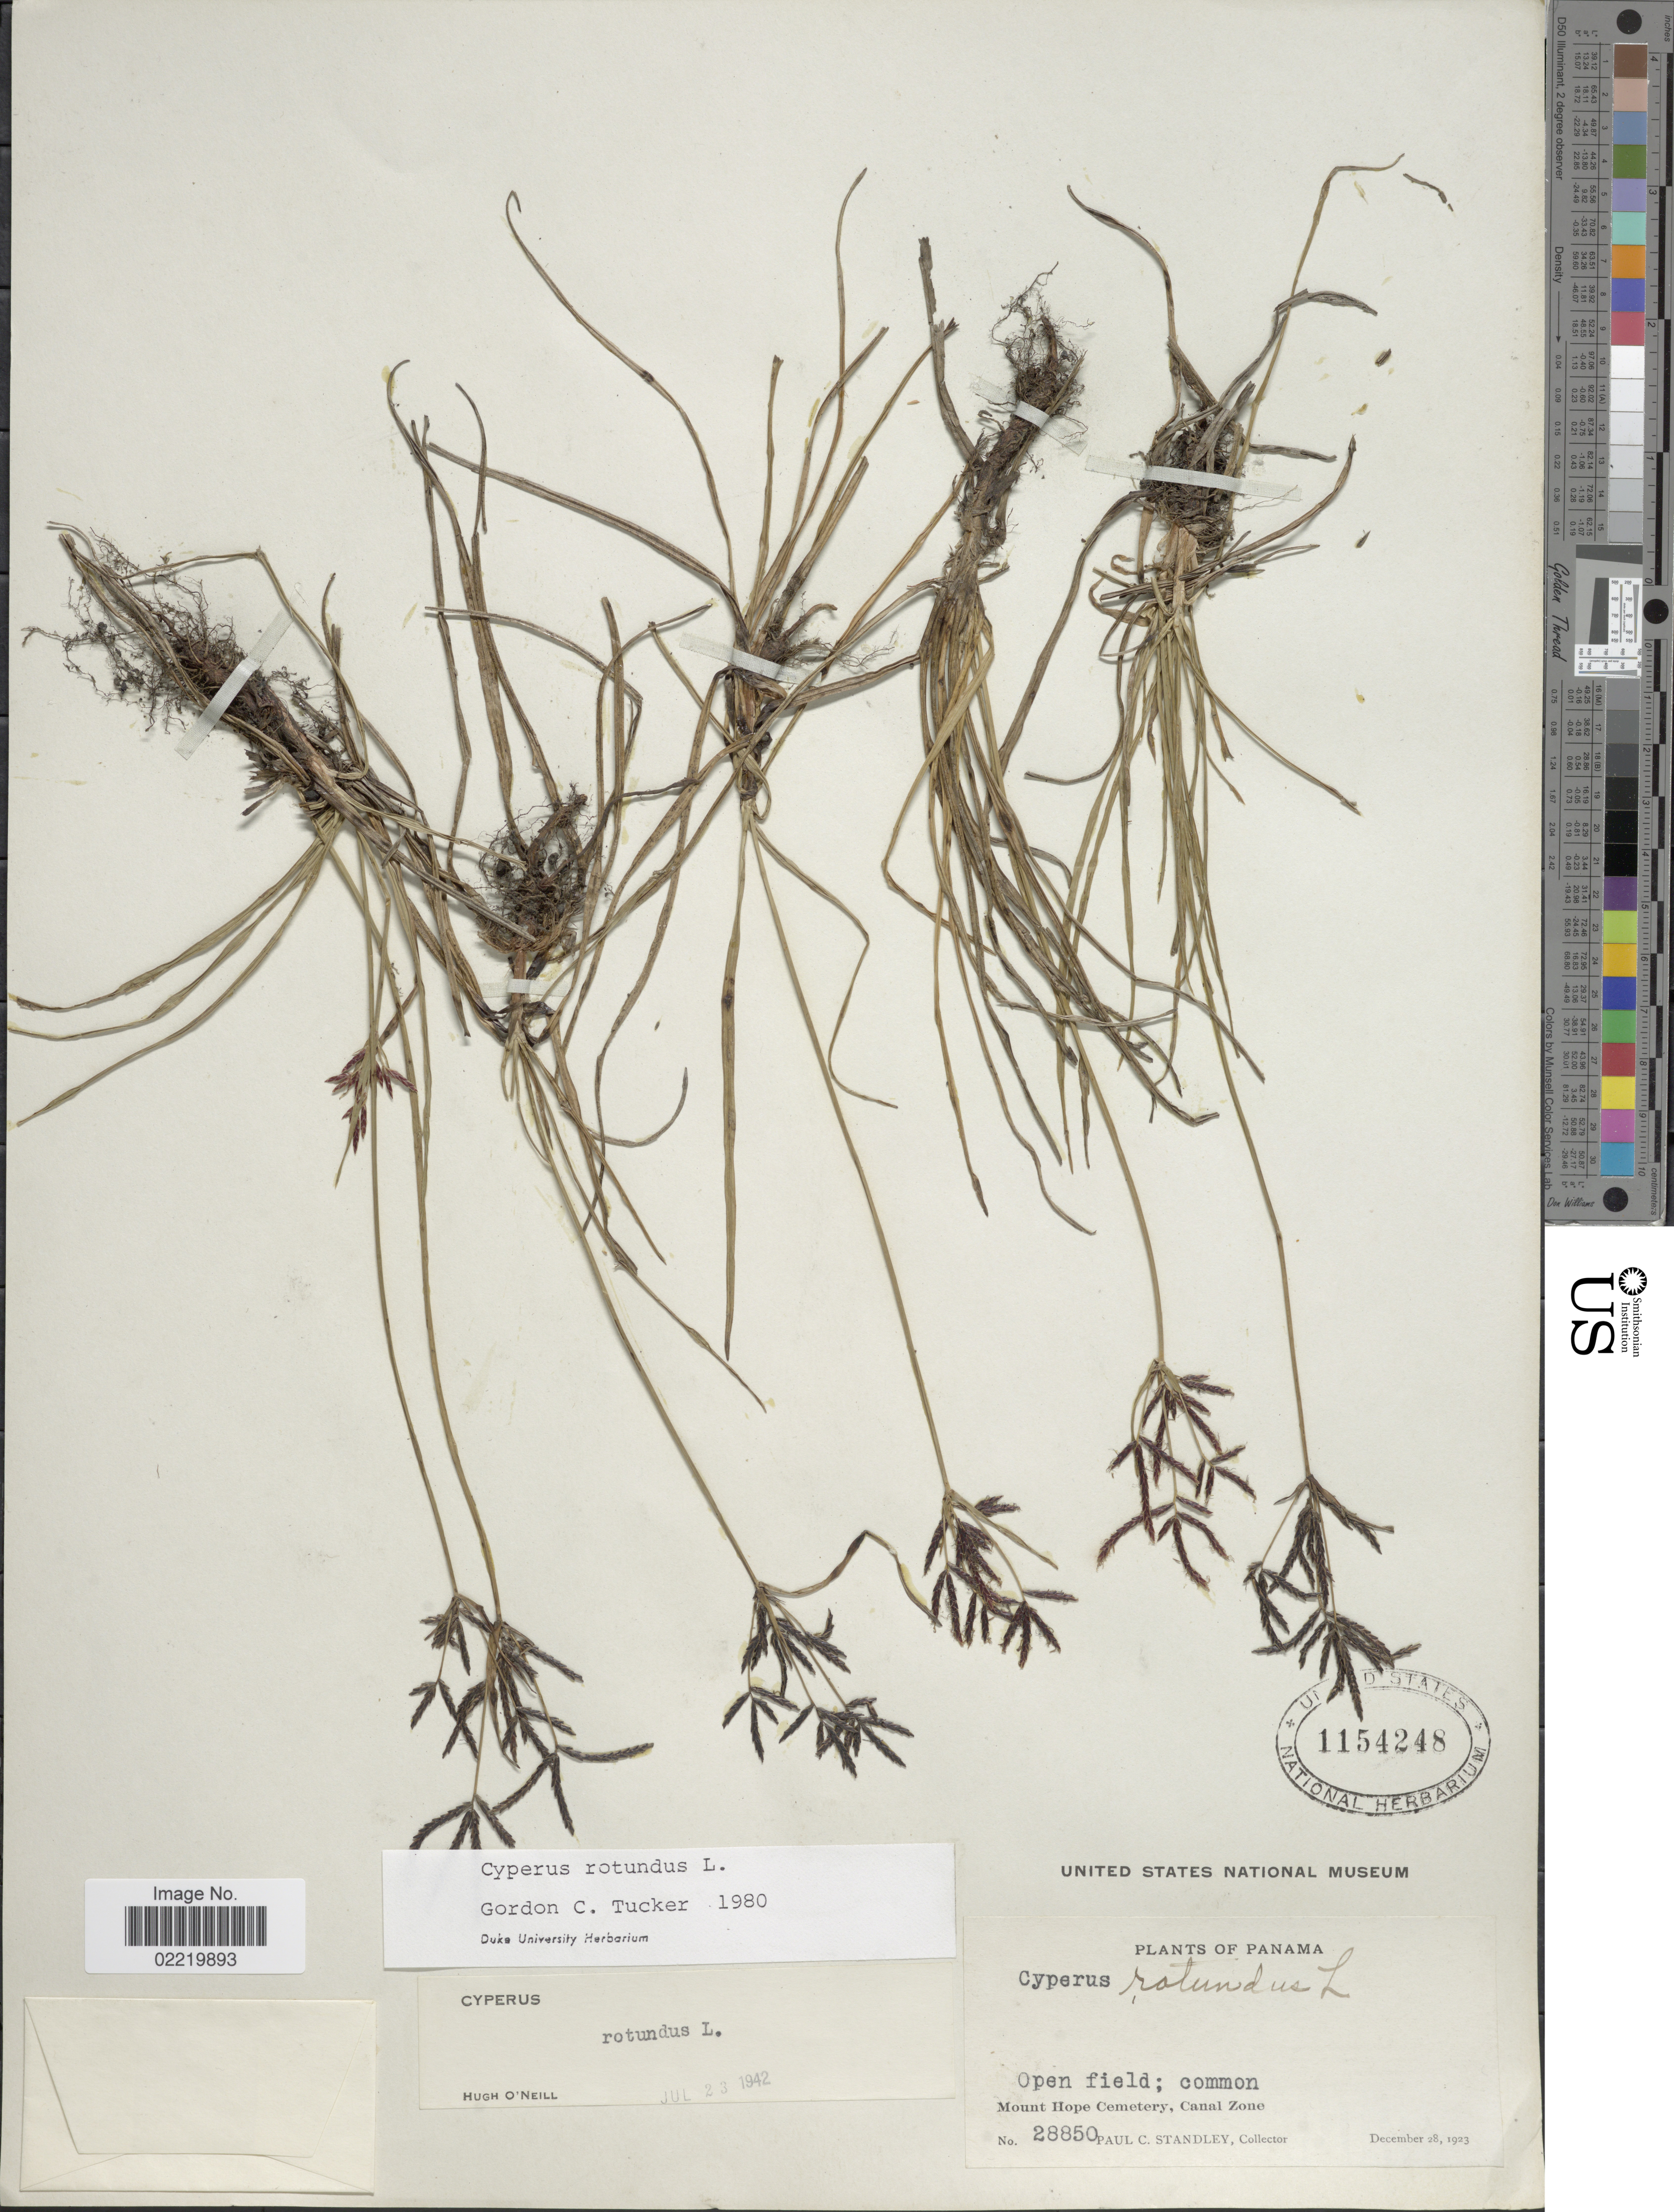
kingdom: Plantae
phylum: Tracheophyta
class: Liliopsida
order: Poales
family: Cyperaceae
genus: Cyperus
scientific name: Cyperus rotundus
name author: L.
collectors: P. C. Standley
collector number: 28850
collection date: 1923-12-28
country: Panama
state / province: Colón / Panamá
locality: Open field, Mount Hope Cemetery, Canal Zone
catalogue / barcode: US 1154248